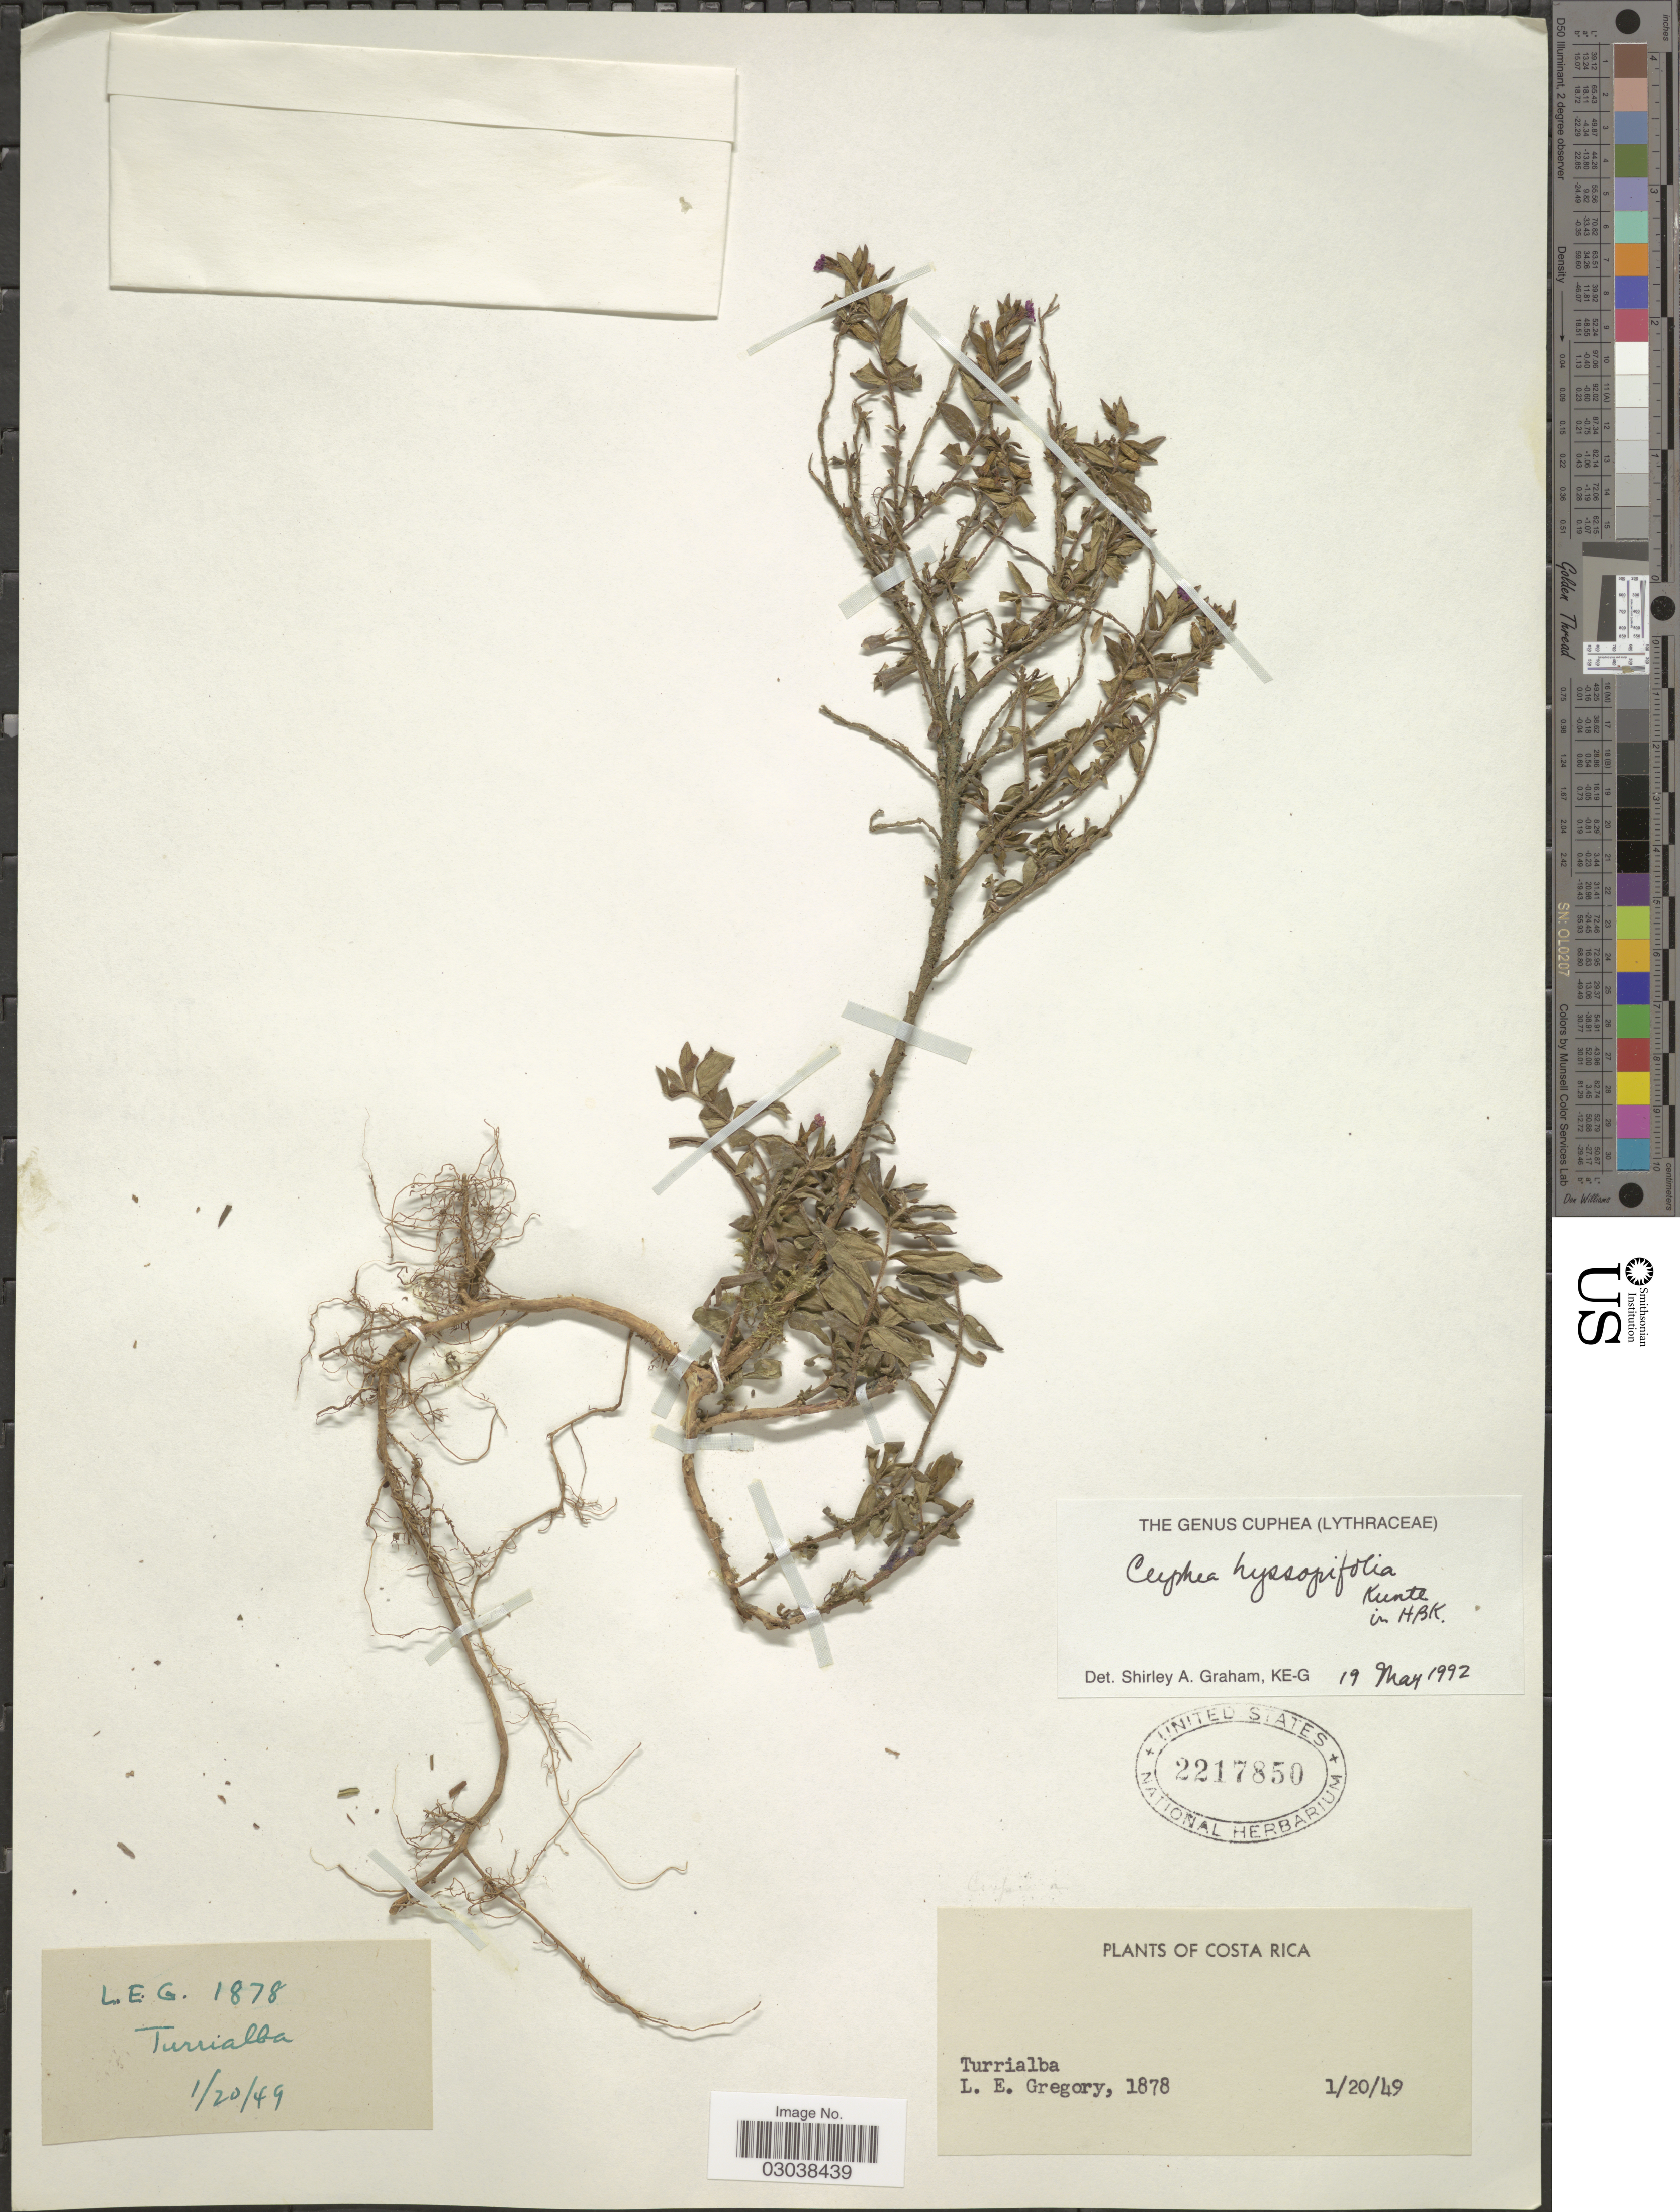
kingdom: Plantae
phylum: Tracheophyta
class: Magnoliopsida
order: Myrtales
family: Lythraceae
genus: Cuphea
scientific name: Cuphea hyssopifolia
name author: Kunth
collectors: L. E. Gregory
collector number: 1878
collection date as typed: Transcribed d/m/y: 20/1/49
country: Costa Rica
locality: Turrialba.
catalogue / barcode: US 2217850